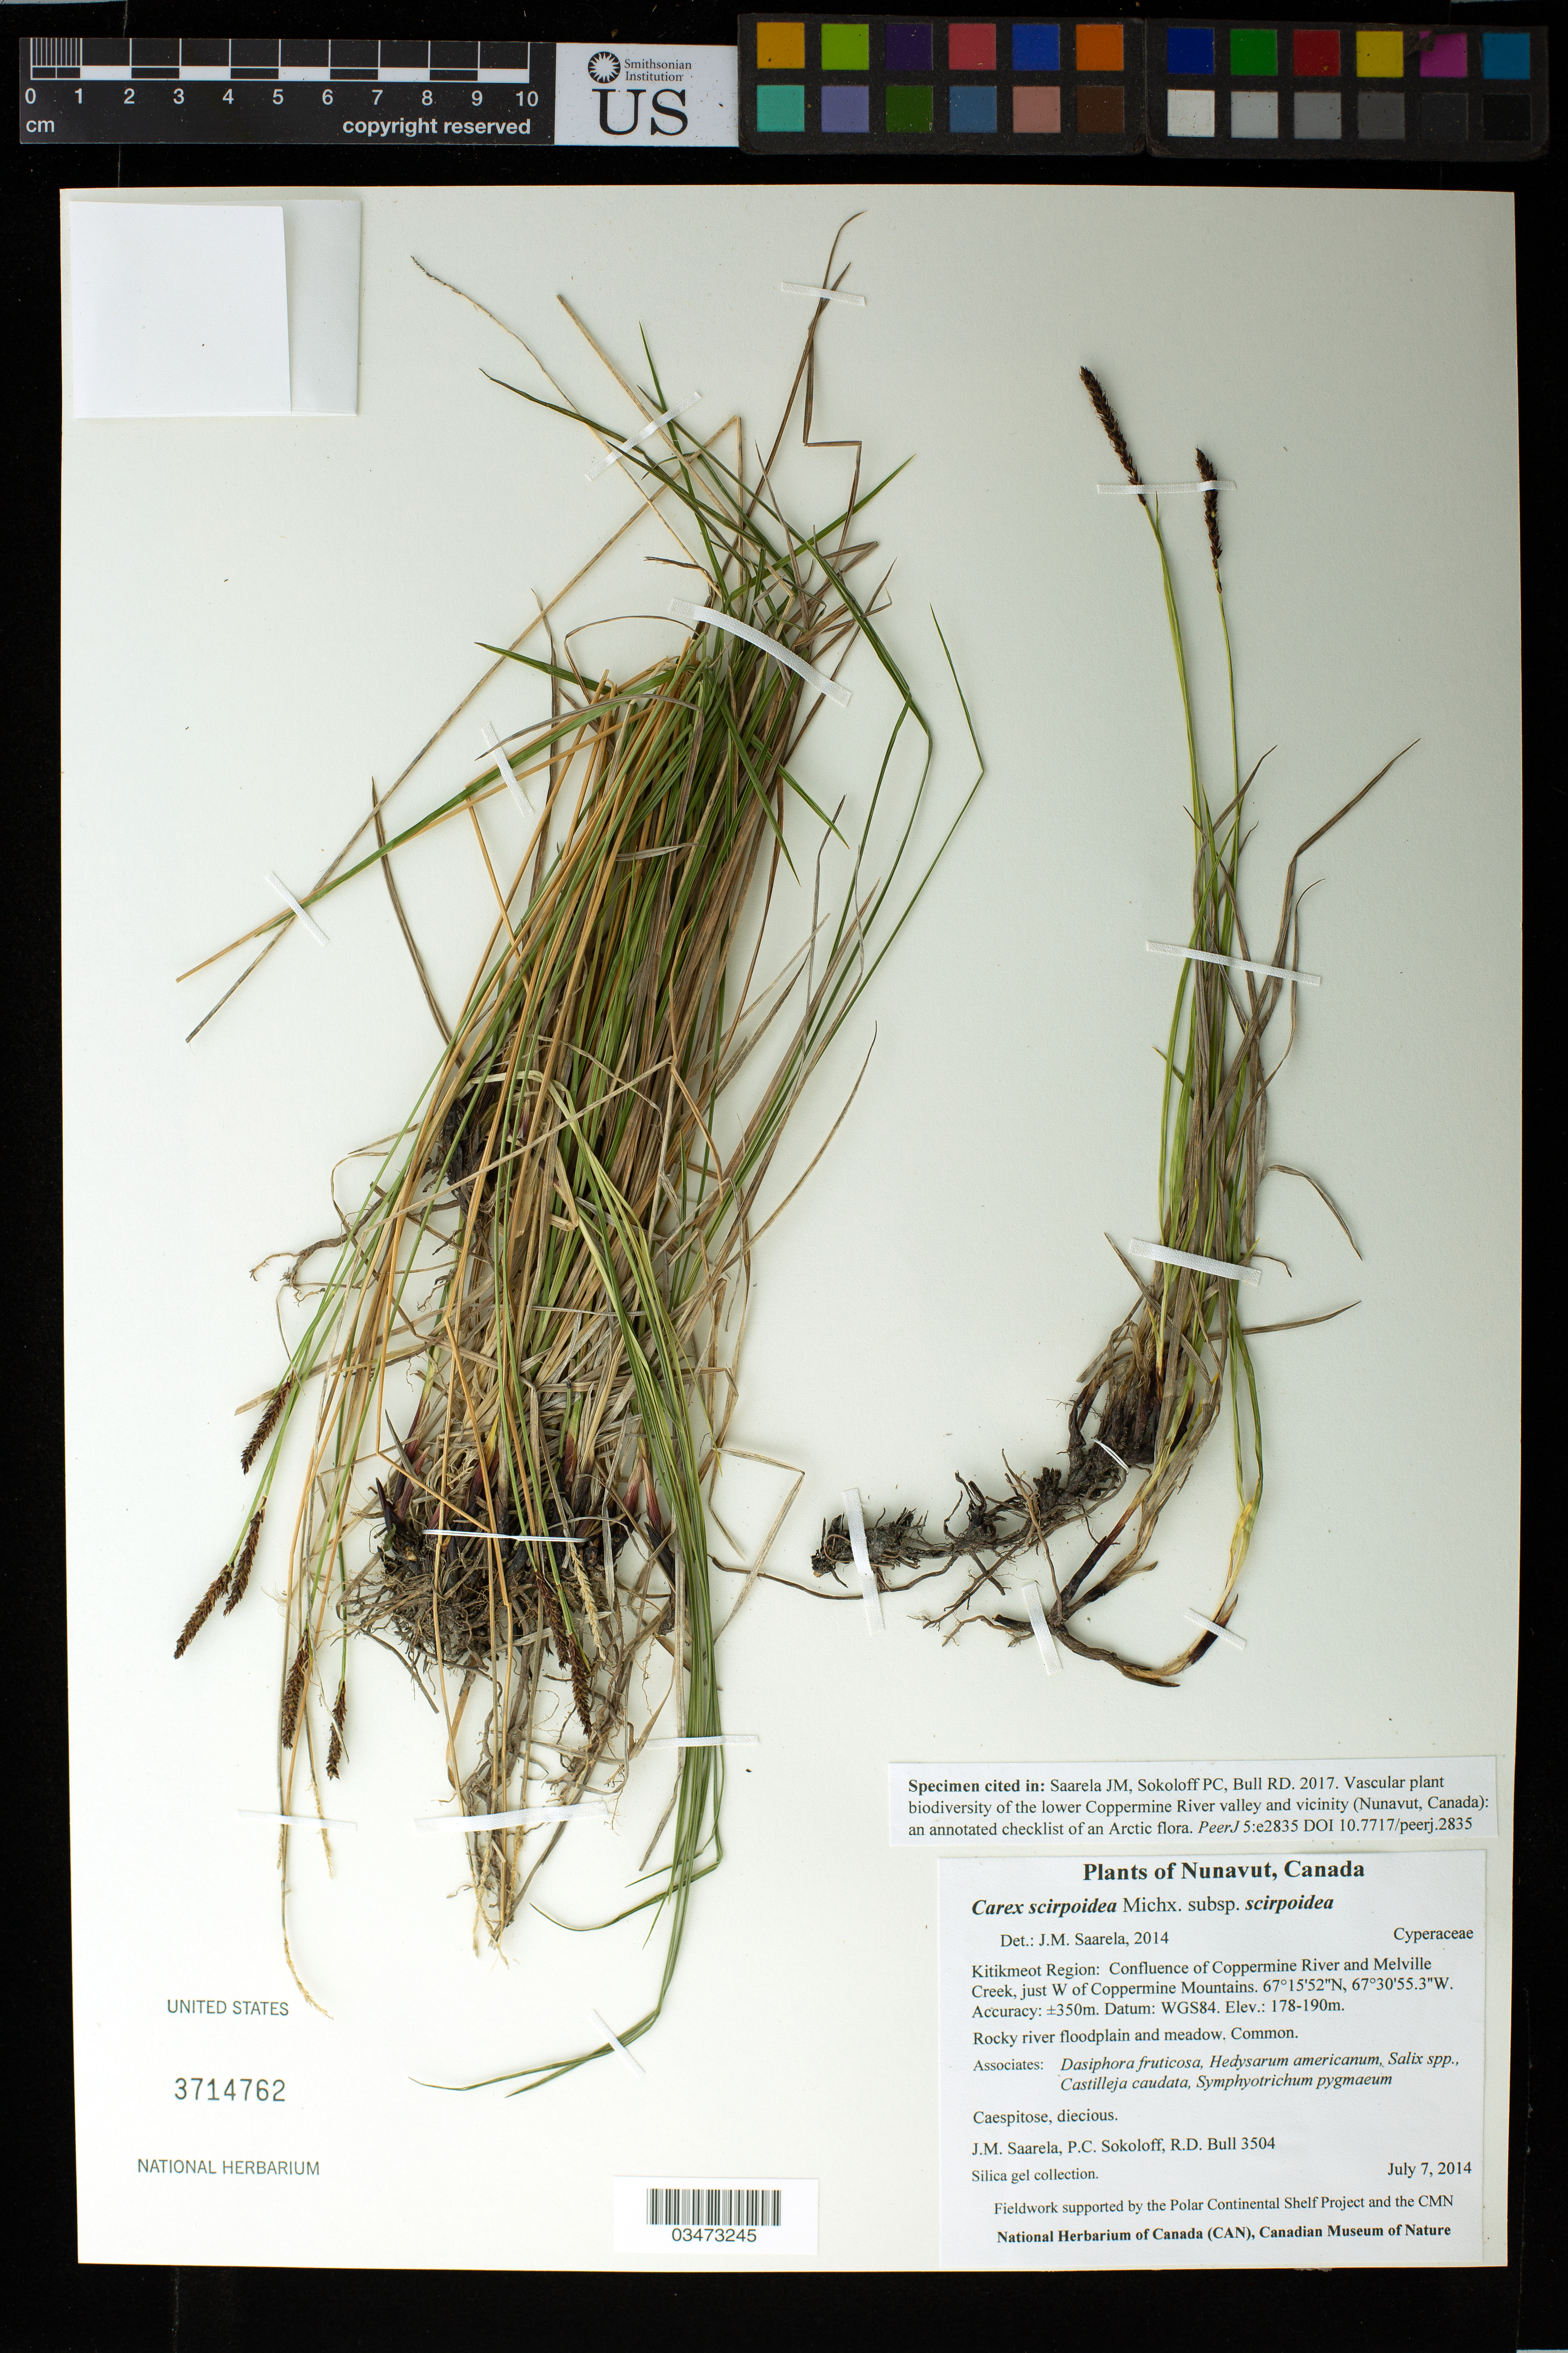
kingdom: Plantae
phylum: Tracheophyta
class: Liliopsida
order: Poales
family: Cyperaceae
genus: Carex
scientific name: Carex scirpoidea subsp. scirpoidea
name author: Michx.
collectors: J. Saarela, P. Sokoloff & R. Bull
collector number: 3504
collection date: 2014-07-07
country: Canada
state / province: Nunavut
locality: Kitikmeot Region, Coppermine River, confluence of Coppermine and Melville Creek, just W of Coppermine Mountains.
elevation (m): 178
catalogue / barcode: US 3714762